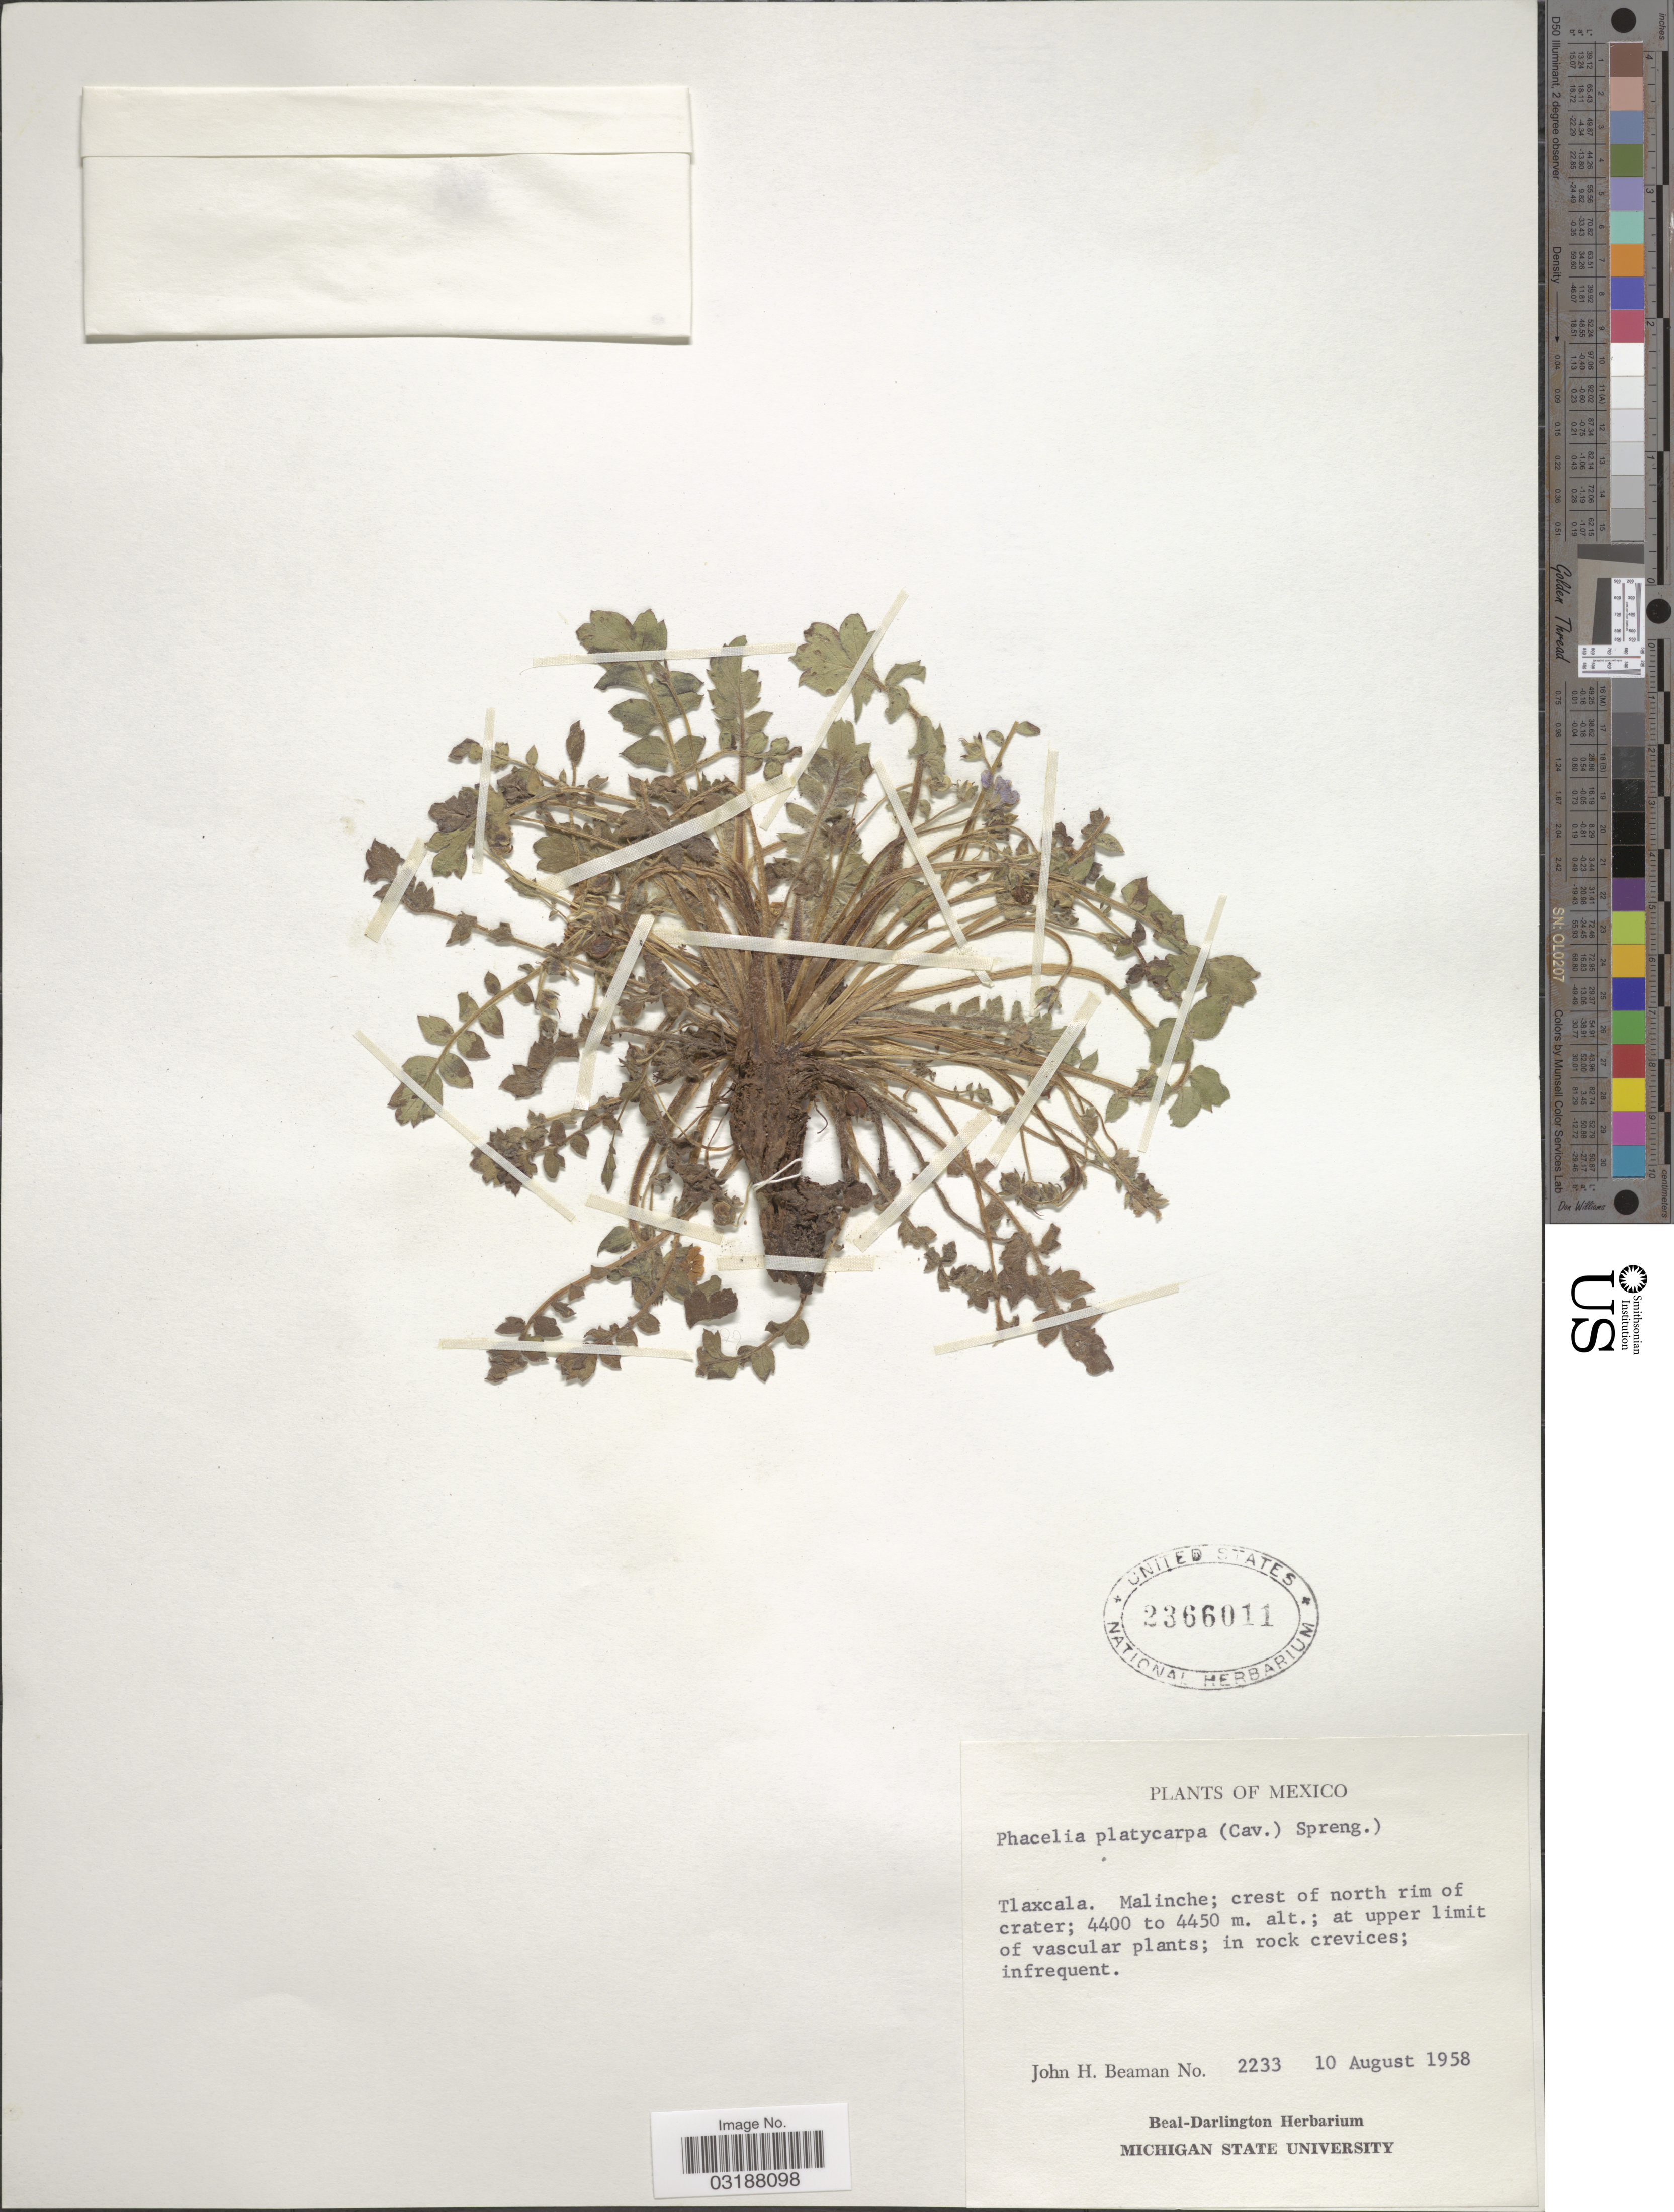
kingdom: Plantae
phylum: Tracheophyta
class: Magnoliopsida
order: Boraginales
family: Hydrophyllaceae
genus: Phacelia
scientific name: Phacelia platycarpa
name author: (Cav.) Spreng.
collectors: J. H. Beaman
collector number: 2233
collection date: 1958-08-10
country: Mexico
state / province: Tlaxcala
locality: Malinche; crest of north rim of crater.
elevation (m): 4400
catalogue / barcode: US 2366011